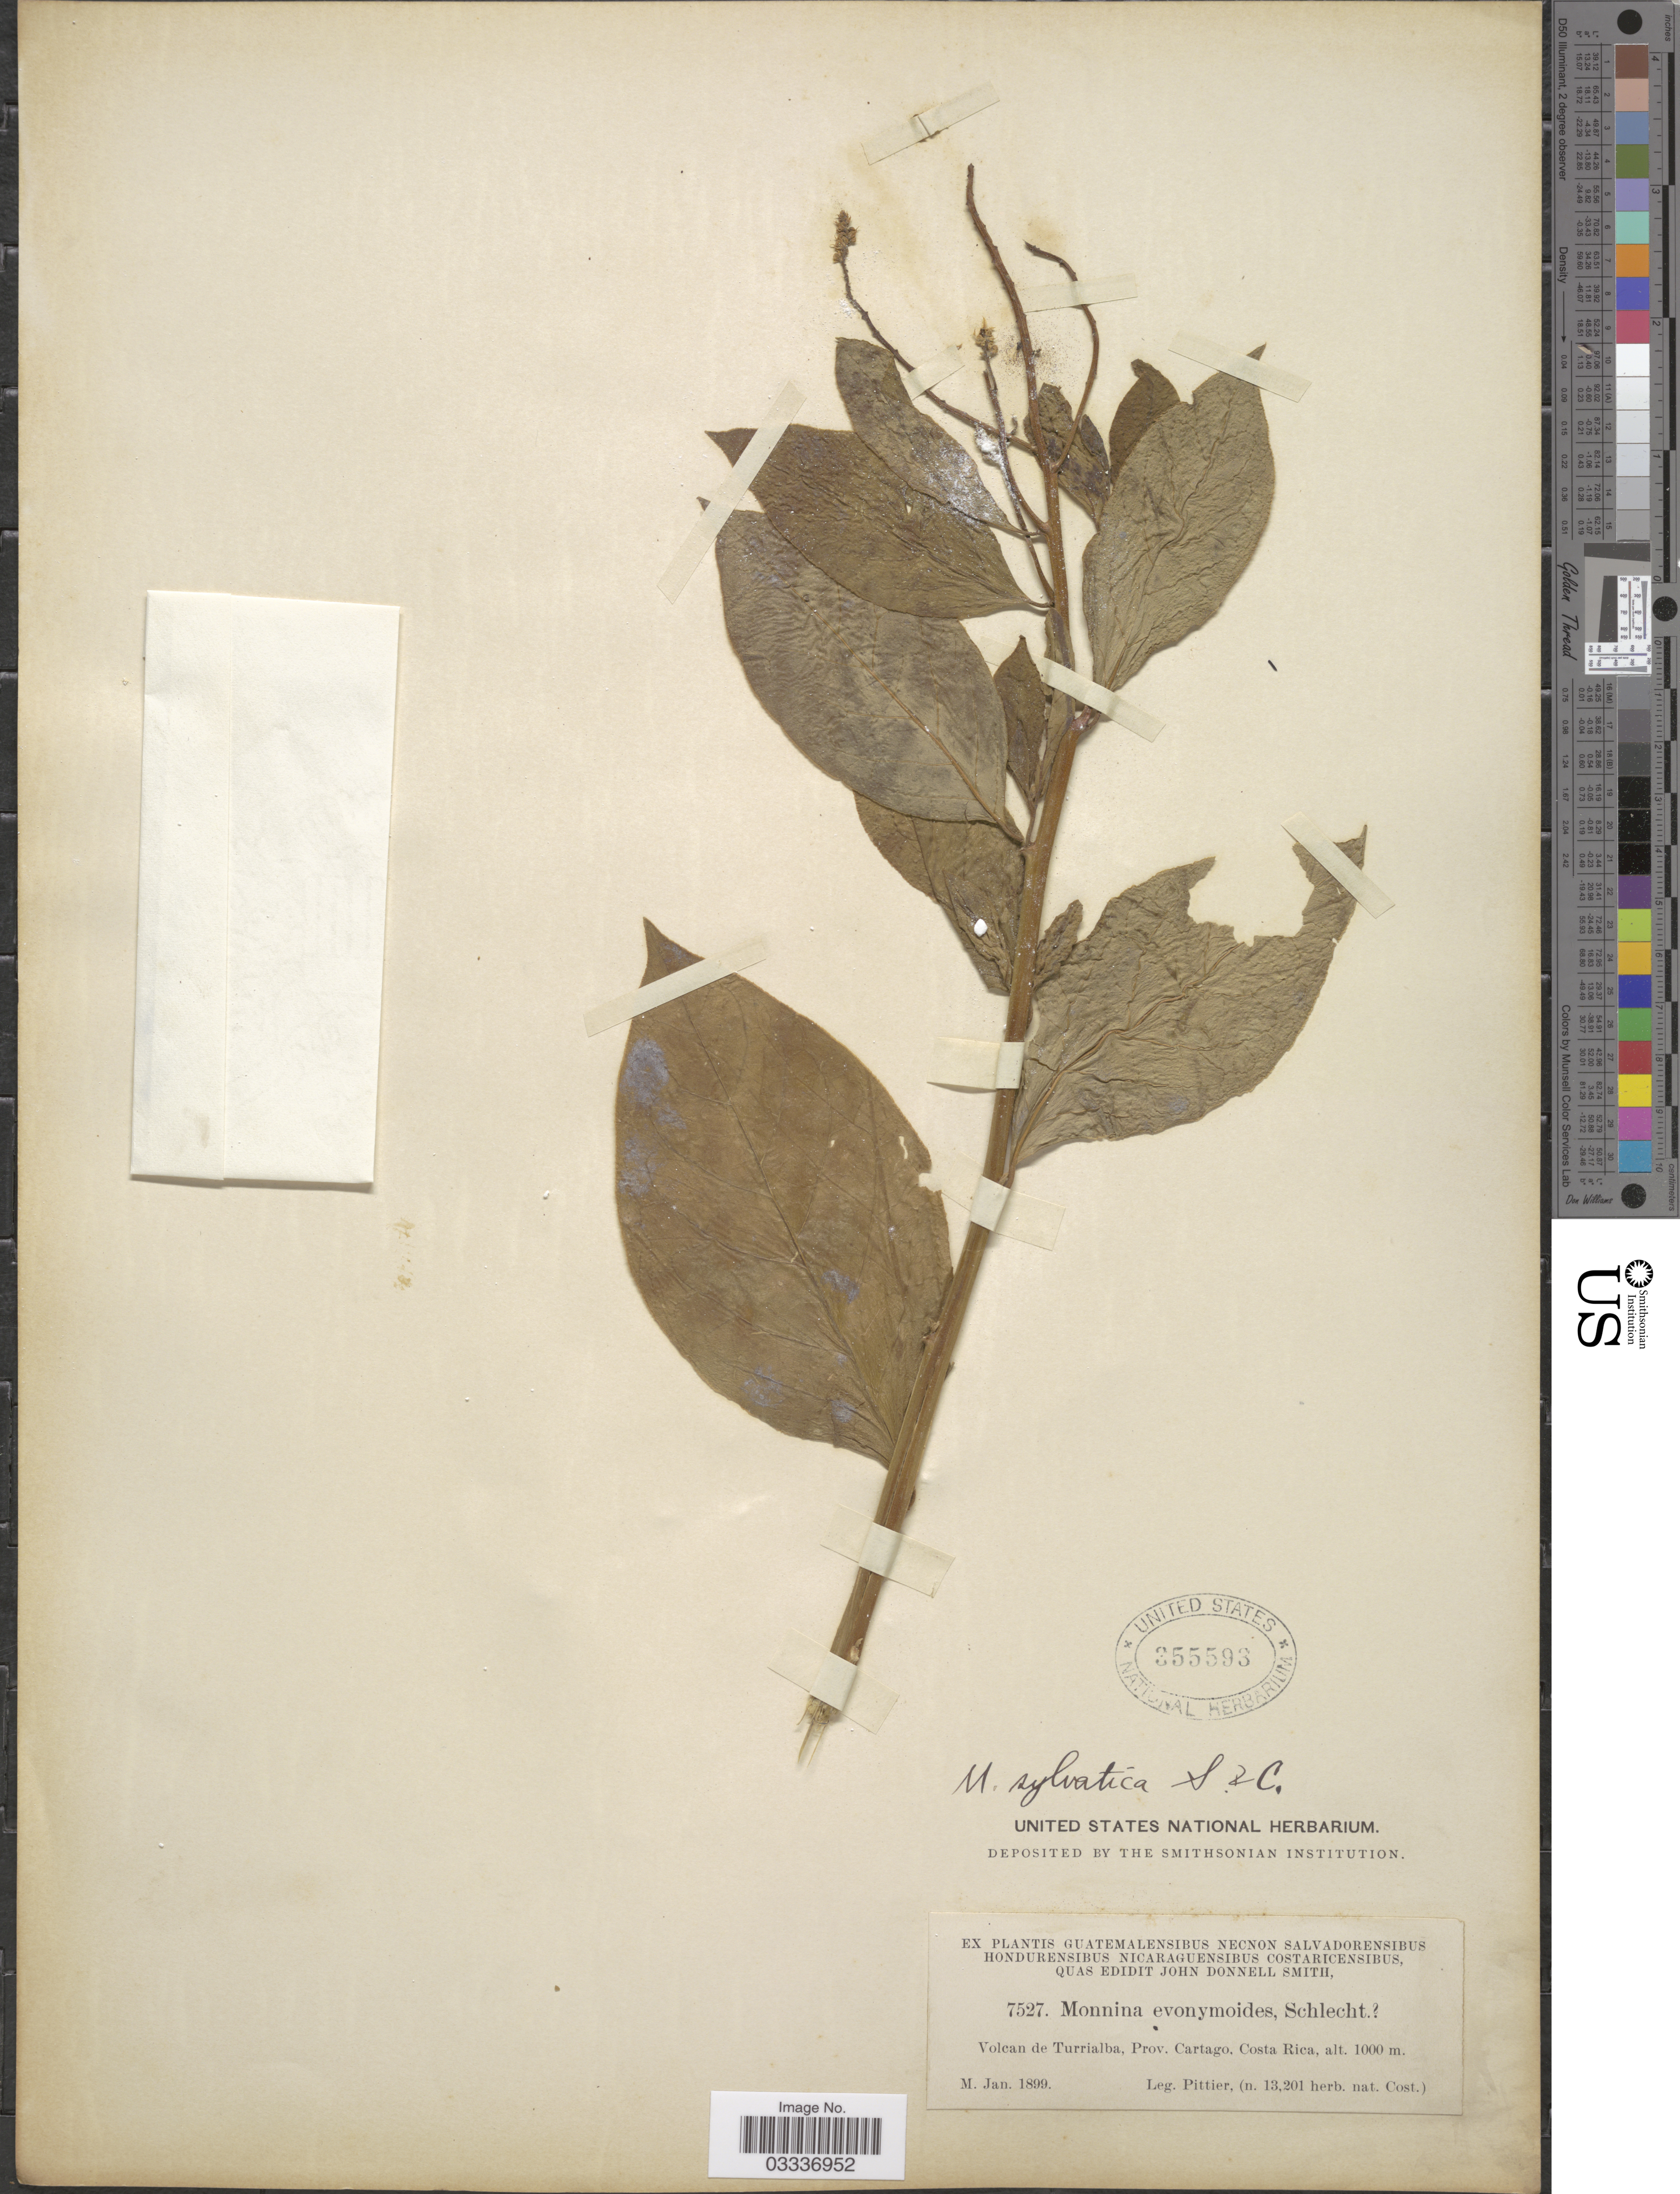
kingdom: Plantae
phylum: Tracheophyta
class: Magnoliopsida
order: Fabales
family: Polygalaceae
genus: Monnina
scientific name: Monnina sylvatica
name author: Schltdl. & Cham.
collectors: Pittier, --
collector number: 7527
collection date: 1899-01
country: Costa Rica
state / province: Cartago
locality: Volcan de Turrialba.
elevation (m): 1000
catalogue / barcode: US 355593